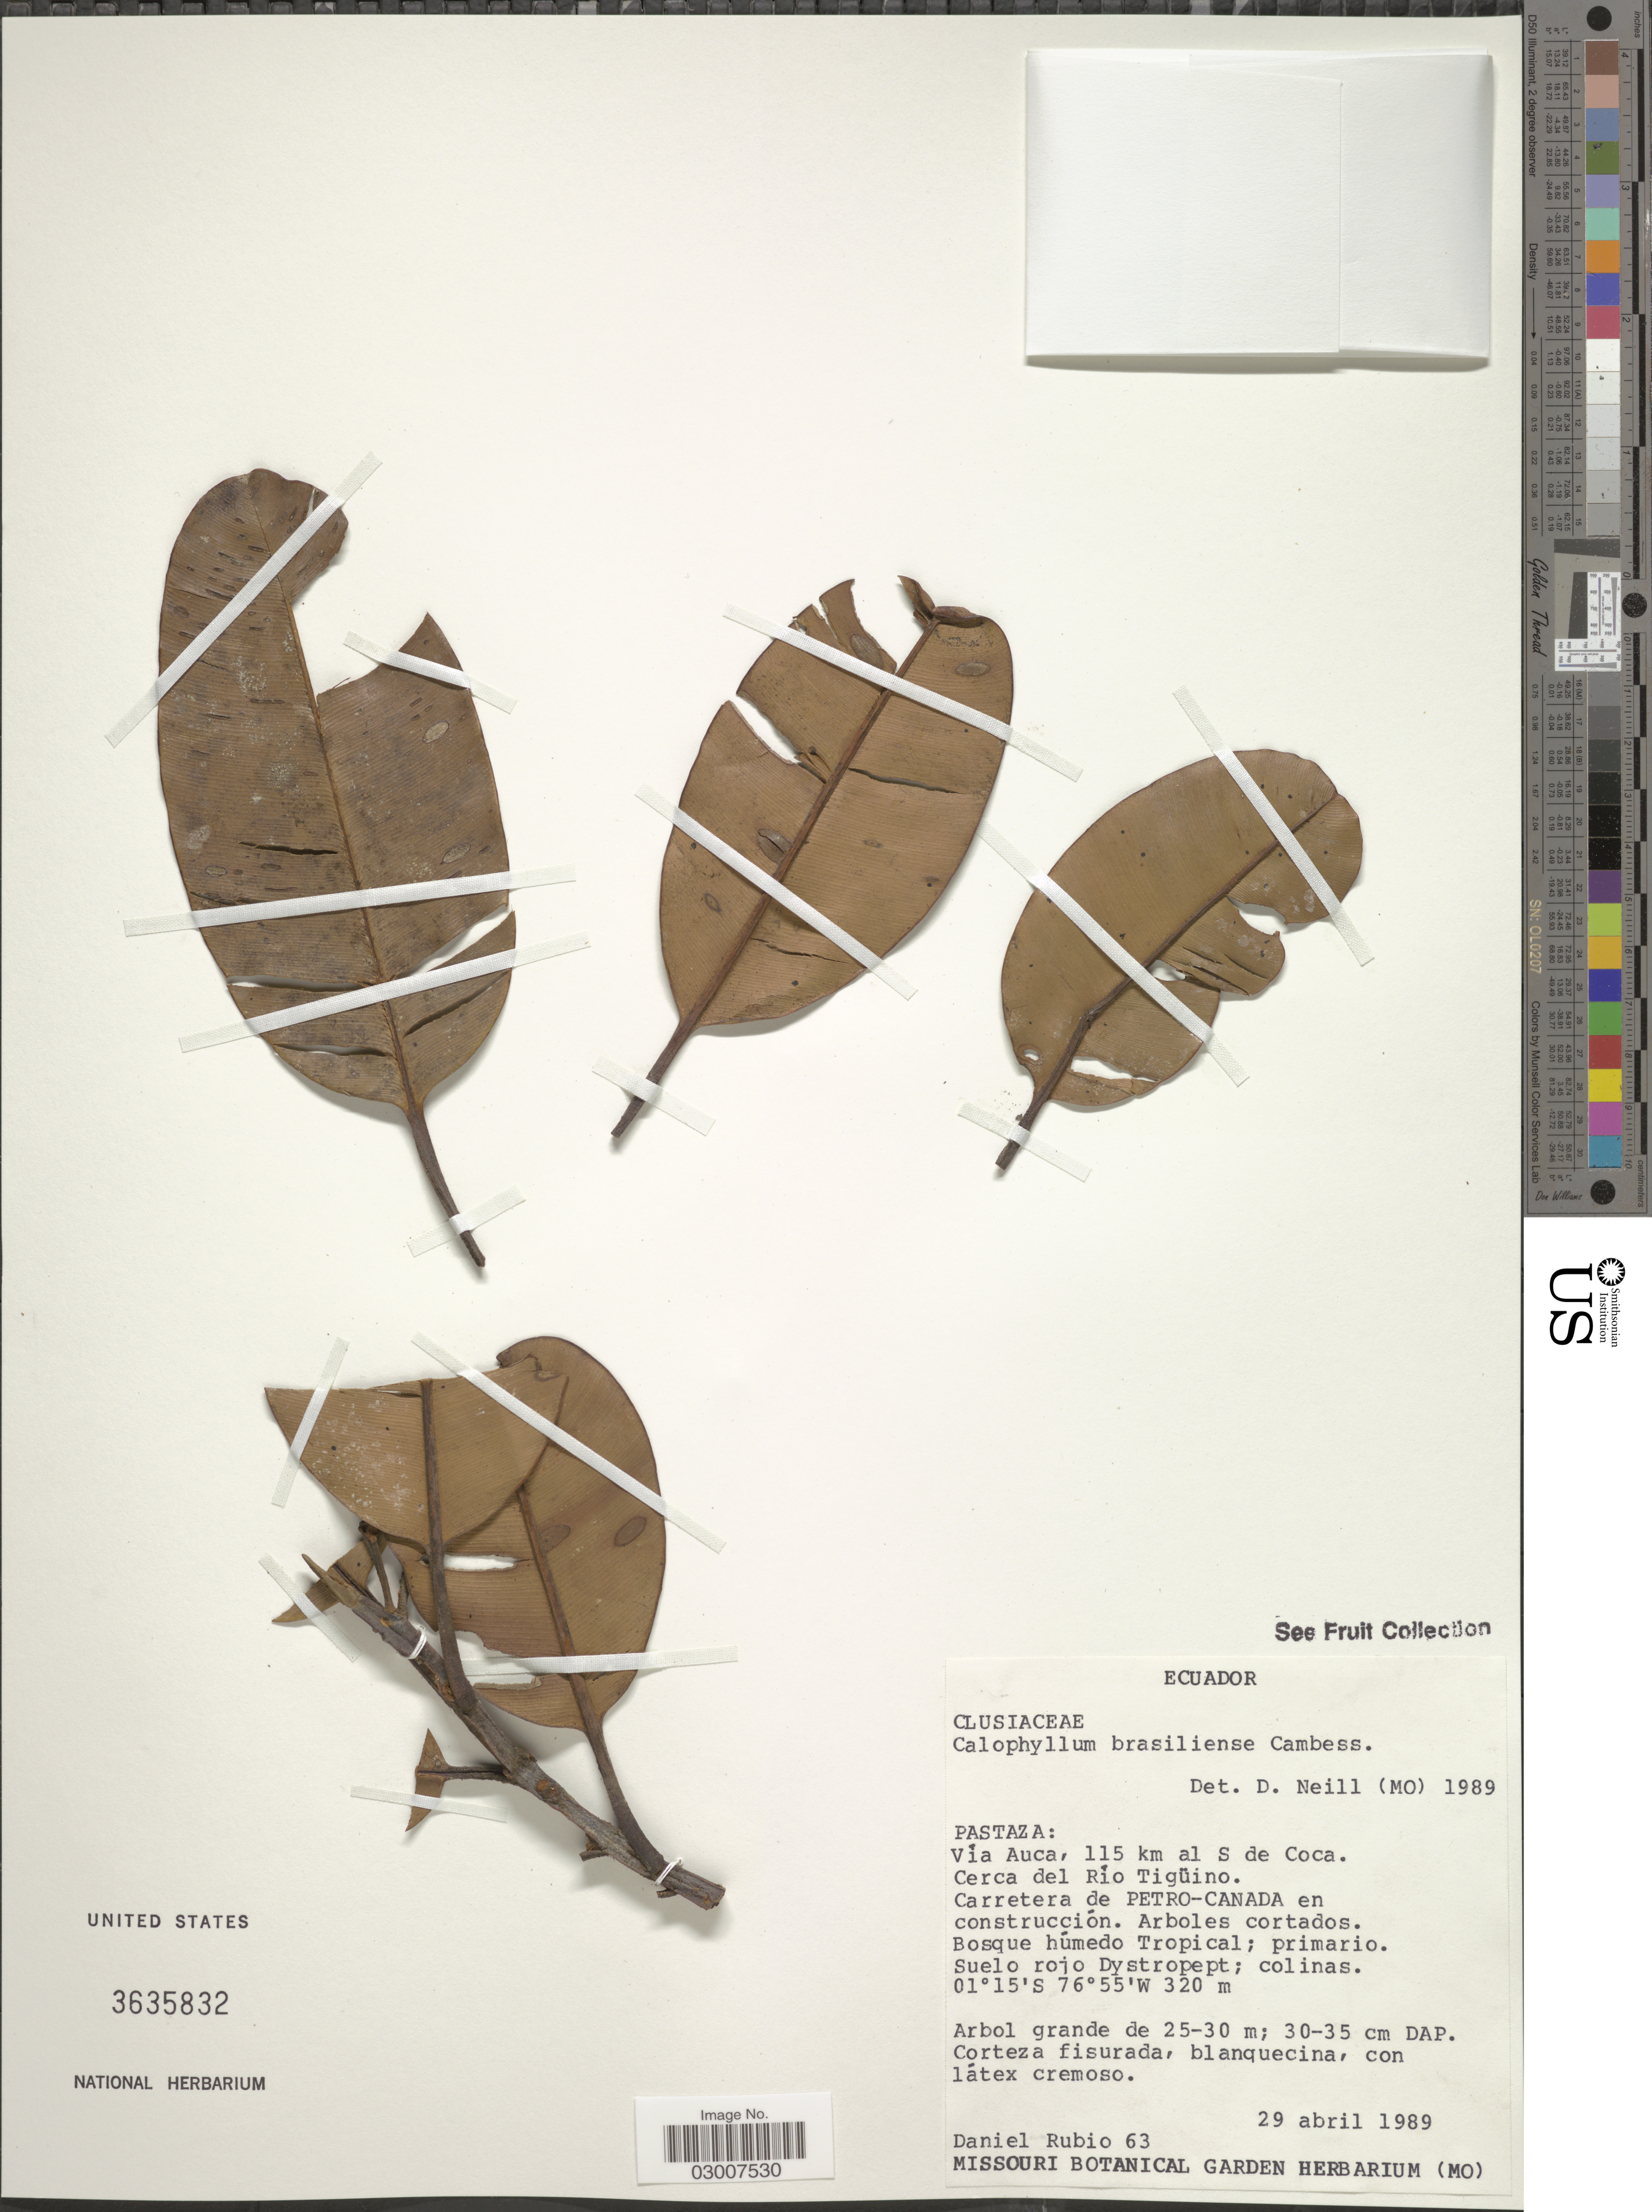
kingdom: Plantae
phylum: Tracheophyta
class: Magnoliopsida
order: Malpighiales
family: Calophyllaceae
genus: Calophyllum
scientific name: Calophyllum brasiliense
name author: Cambess.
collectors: D. Rubio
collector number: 63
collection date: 1989-04-29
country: Ecuador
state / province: Pastaza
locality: Vía Auca, 115 km al S de Coca. Cerca del Río Tigüino. Carretera de Petro-Canada en construcción.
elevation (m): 320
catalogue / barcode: US 3635832